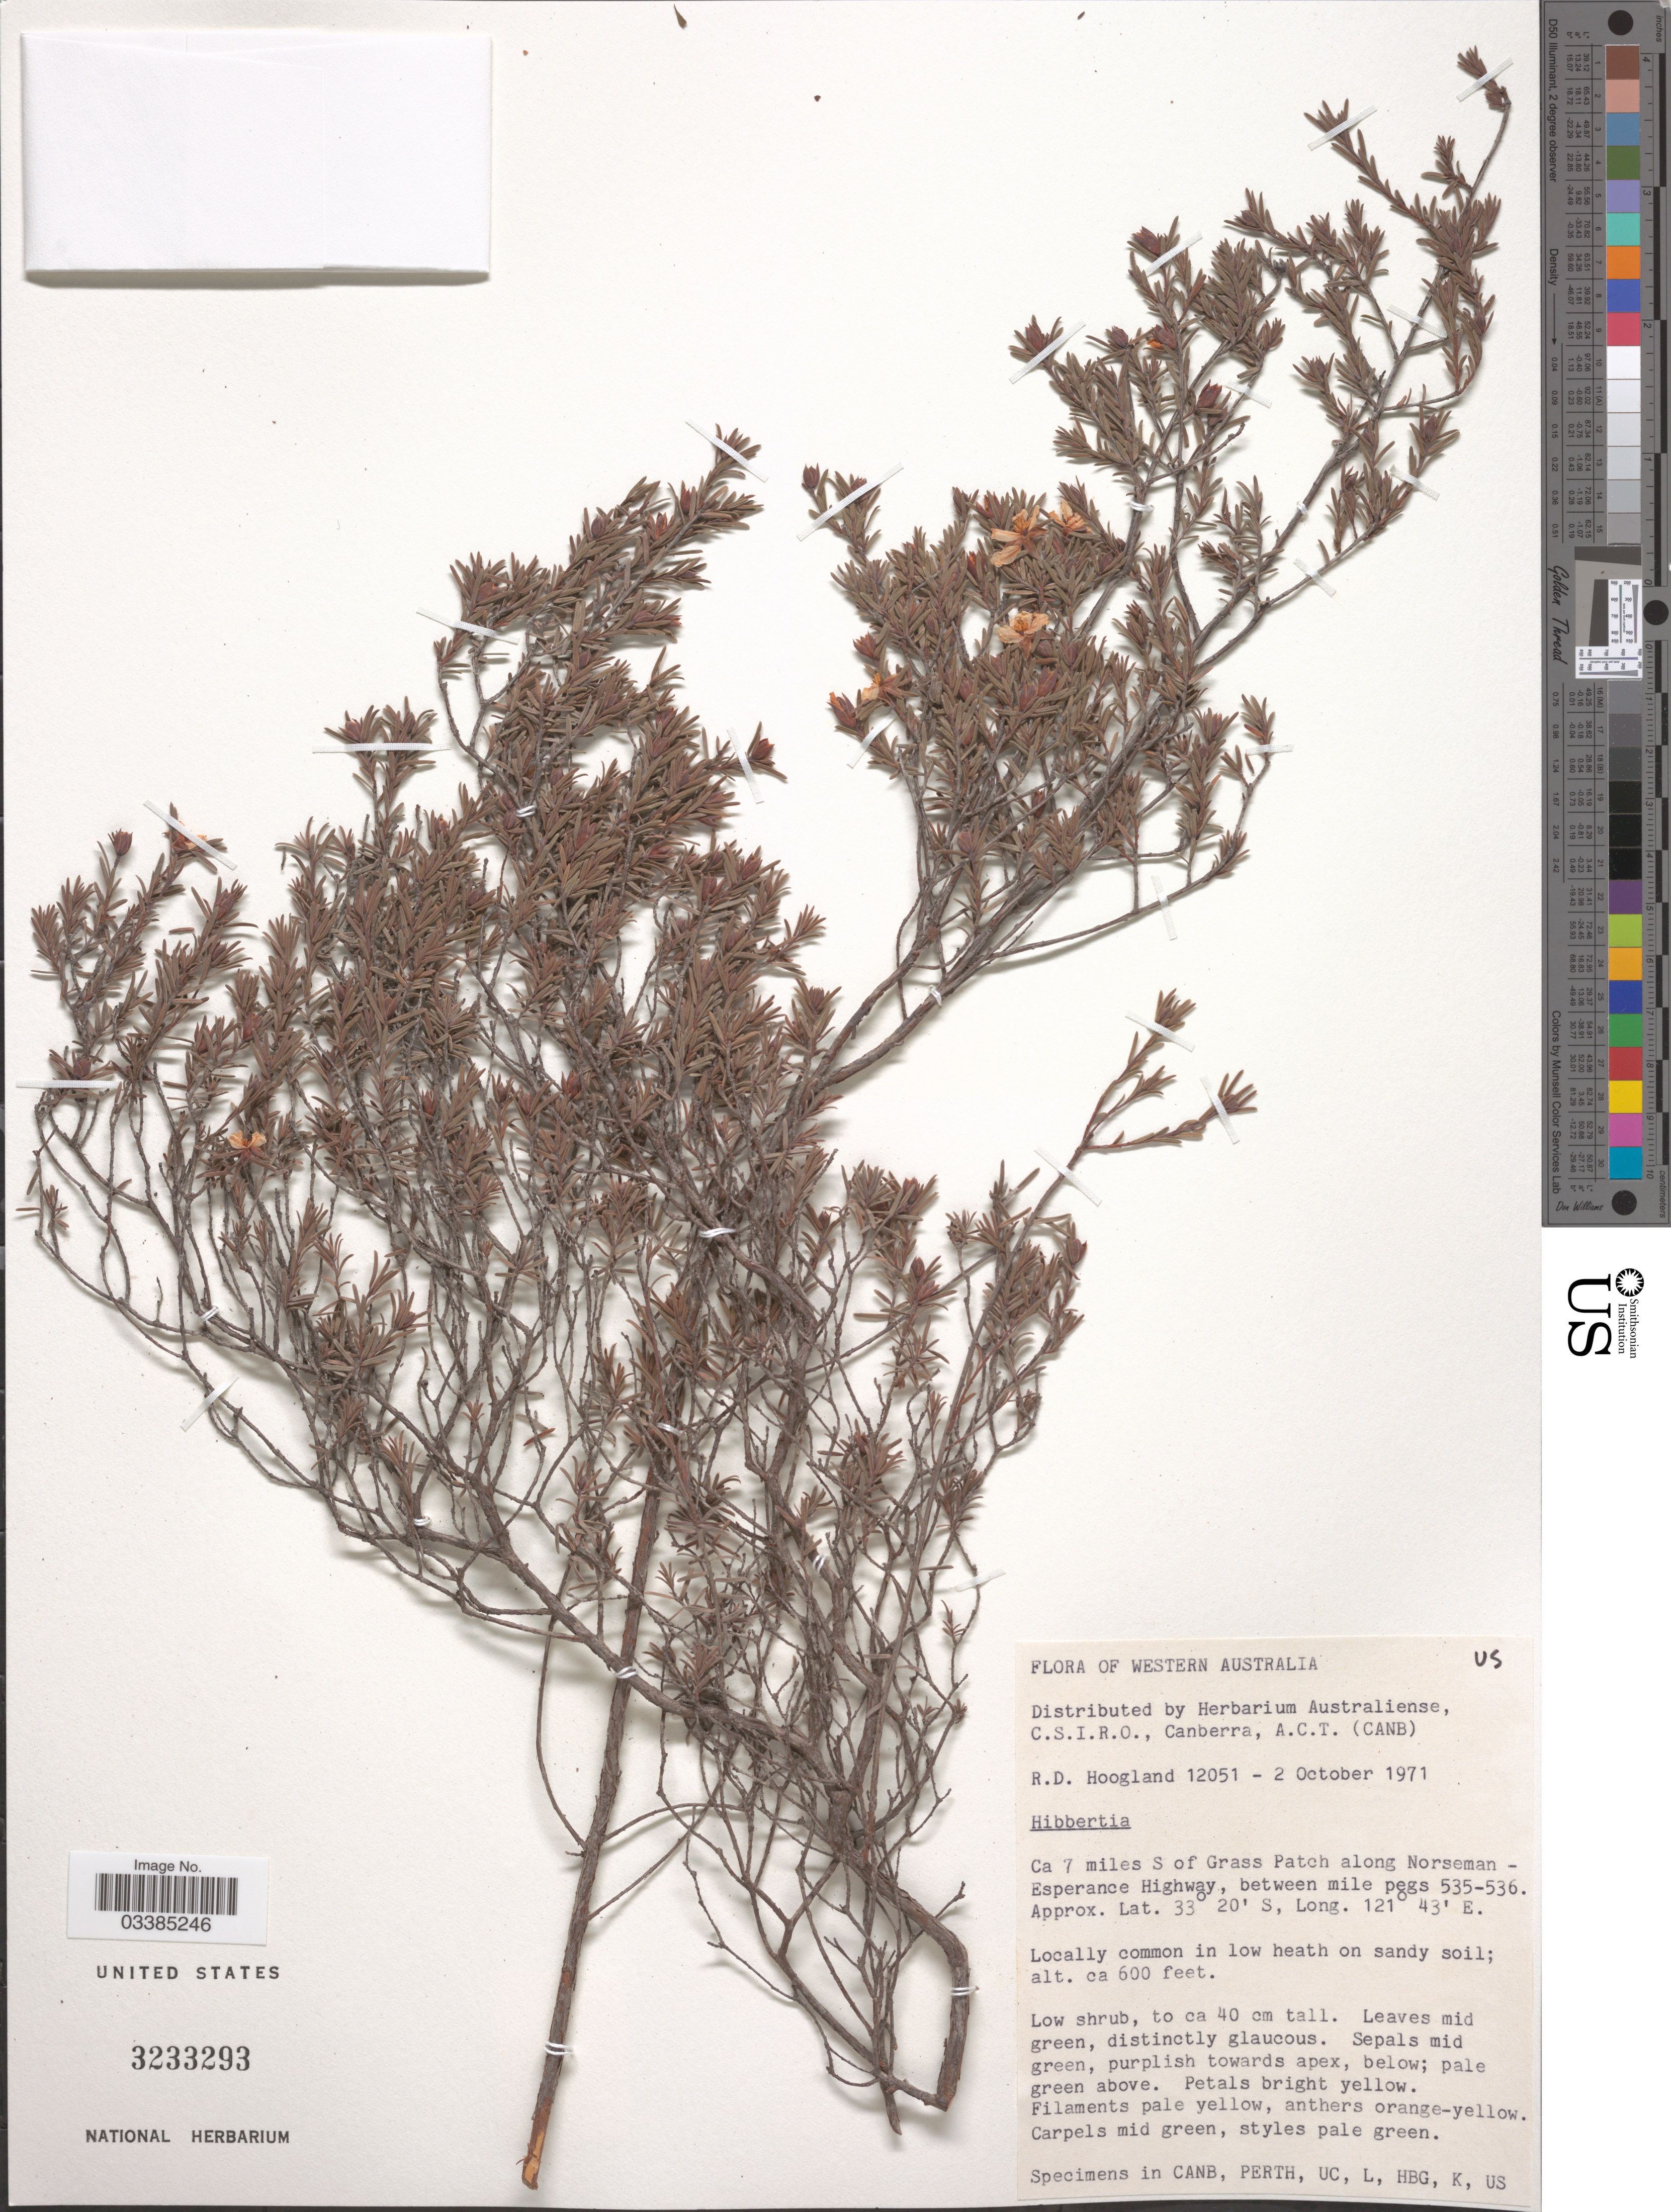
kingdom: Plantae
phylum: Tracheophyta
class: Magnoliopsida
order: Dilleniales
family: Dilleniaceae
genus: Hibbertia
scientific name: Hibbertia sp.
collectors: R. D. Hoogland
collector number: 12051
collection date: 1971-10-02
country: Australia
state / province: Western Australia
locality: Ca 7 miles S of Grass Patch along Norseman - Esperance Highway, between mile pegs 535-536.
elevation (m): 183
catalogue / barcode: US 3233293